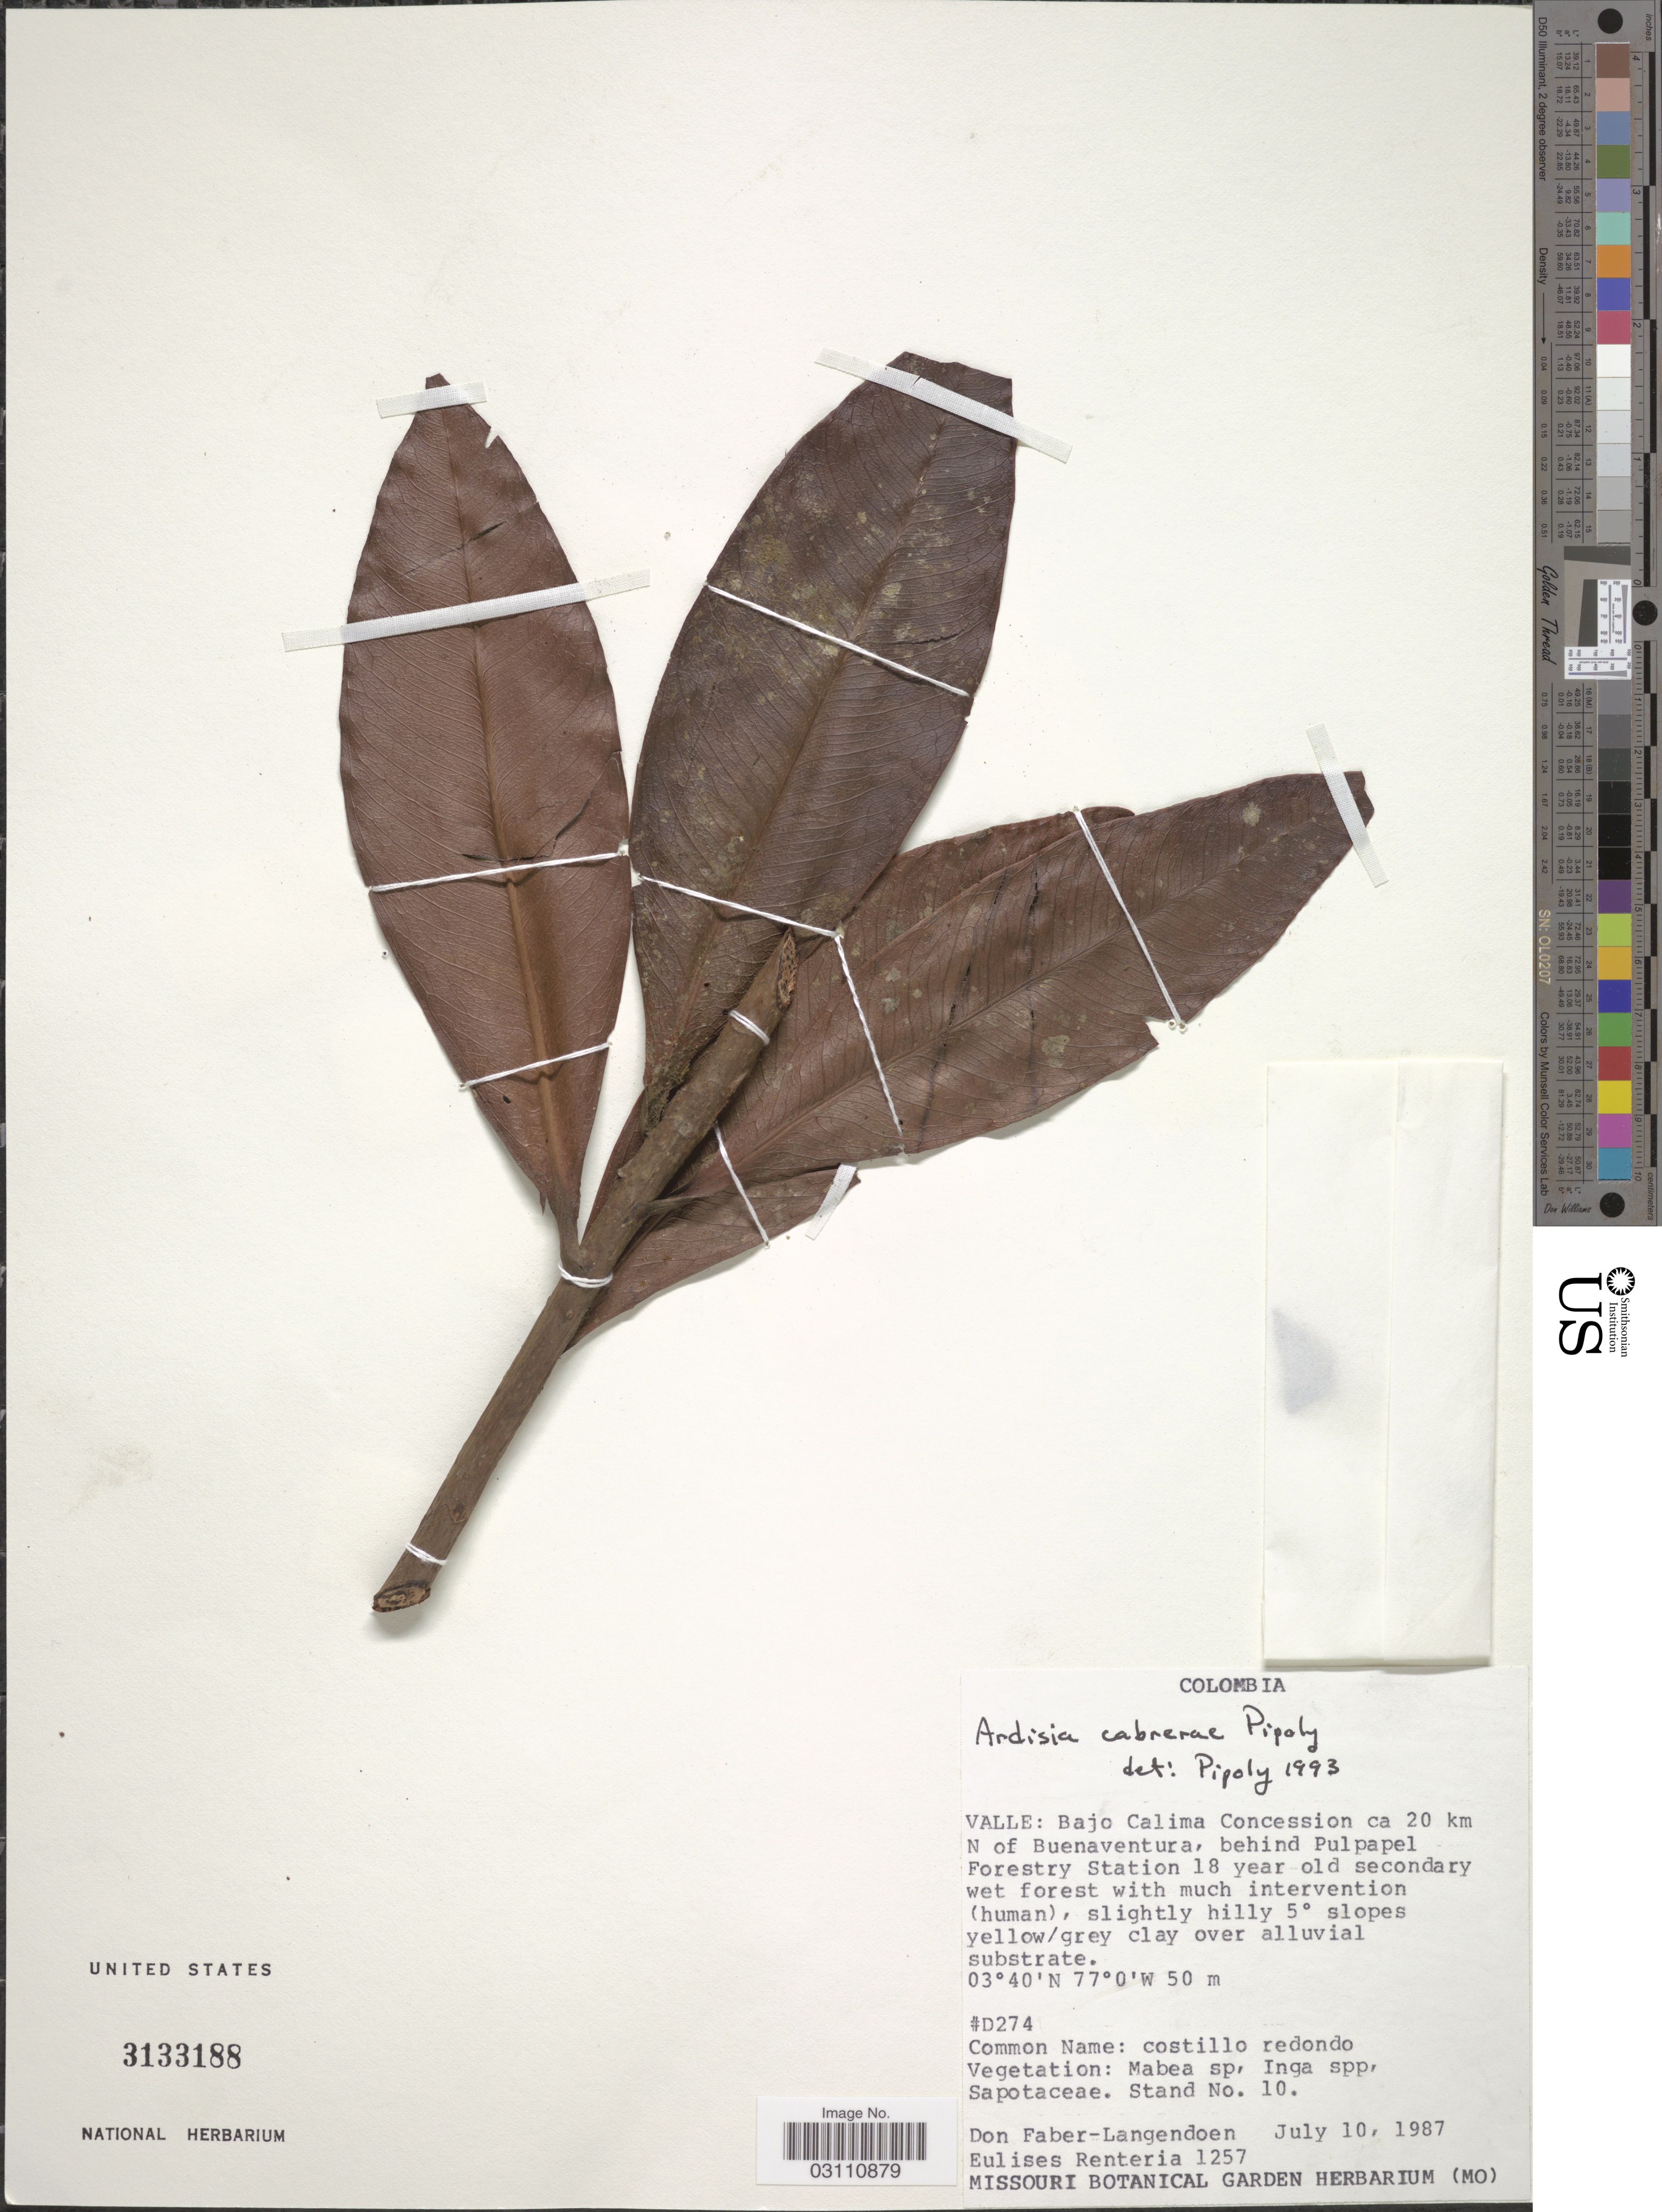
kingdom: Plantae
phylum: Tracheophyta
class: Magnoliopsida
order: Ericales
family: Primulaceae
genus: Ardisia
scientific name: Ardisia cabrerae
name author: Pipoly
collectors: D. Faber-Langendoen & E. Renteria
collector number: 1257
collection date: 1987-07-10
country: Colombia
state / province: Valle del Cauca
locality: Valle: Bajo Calima Concession ca 20 km N of Buenaventura, behind Pulpapel Forestry Station.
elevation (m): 50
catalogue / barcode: US 3133188